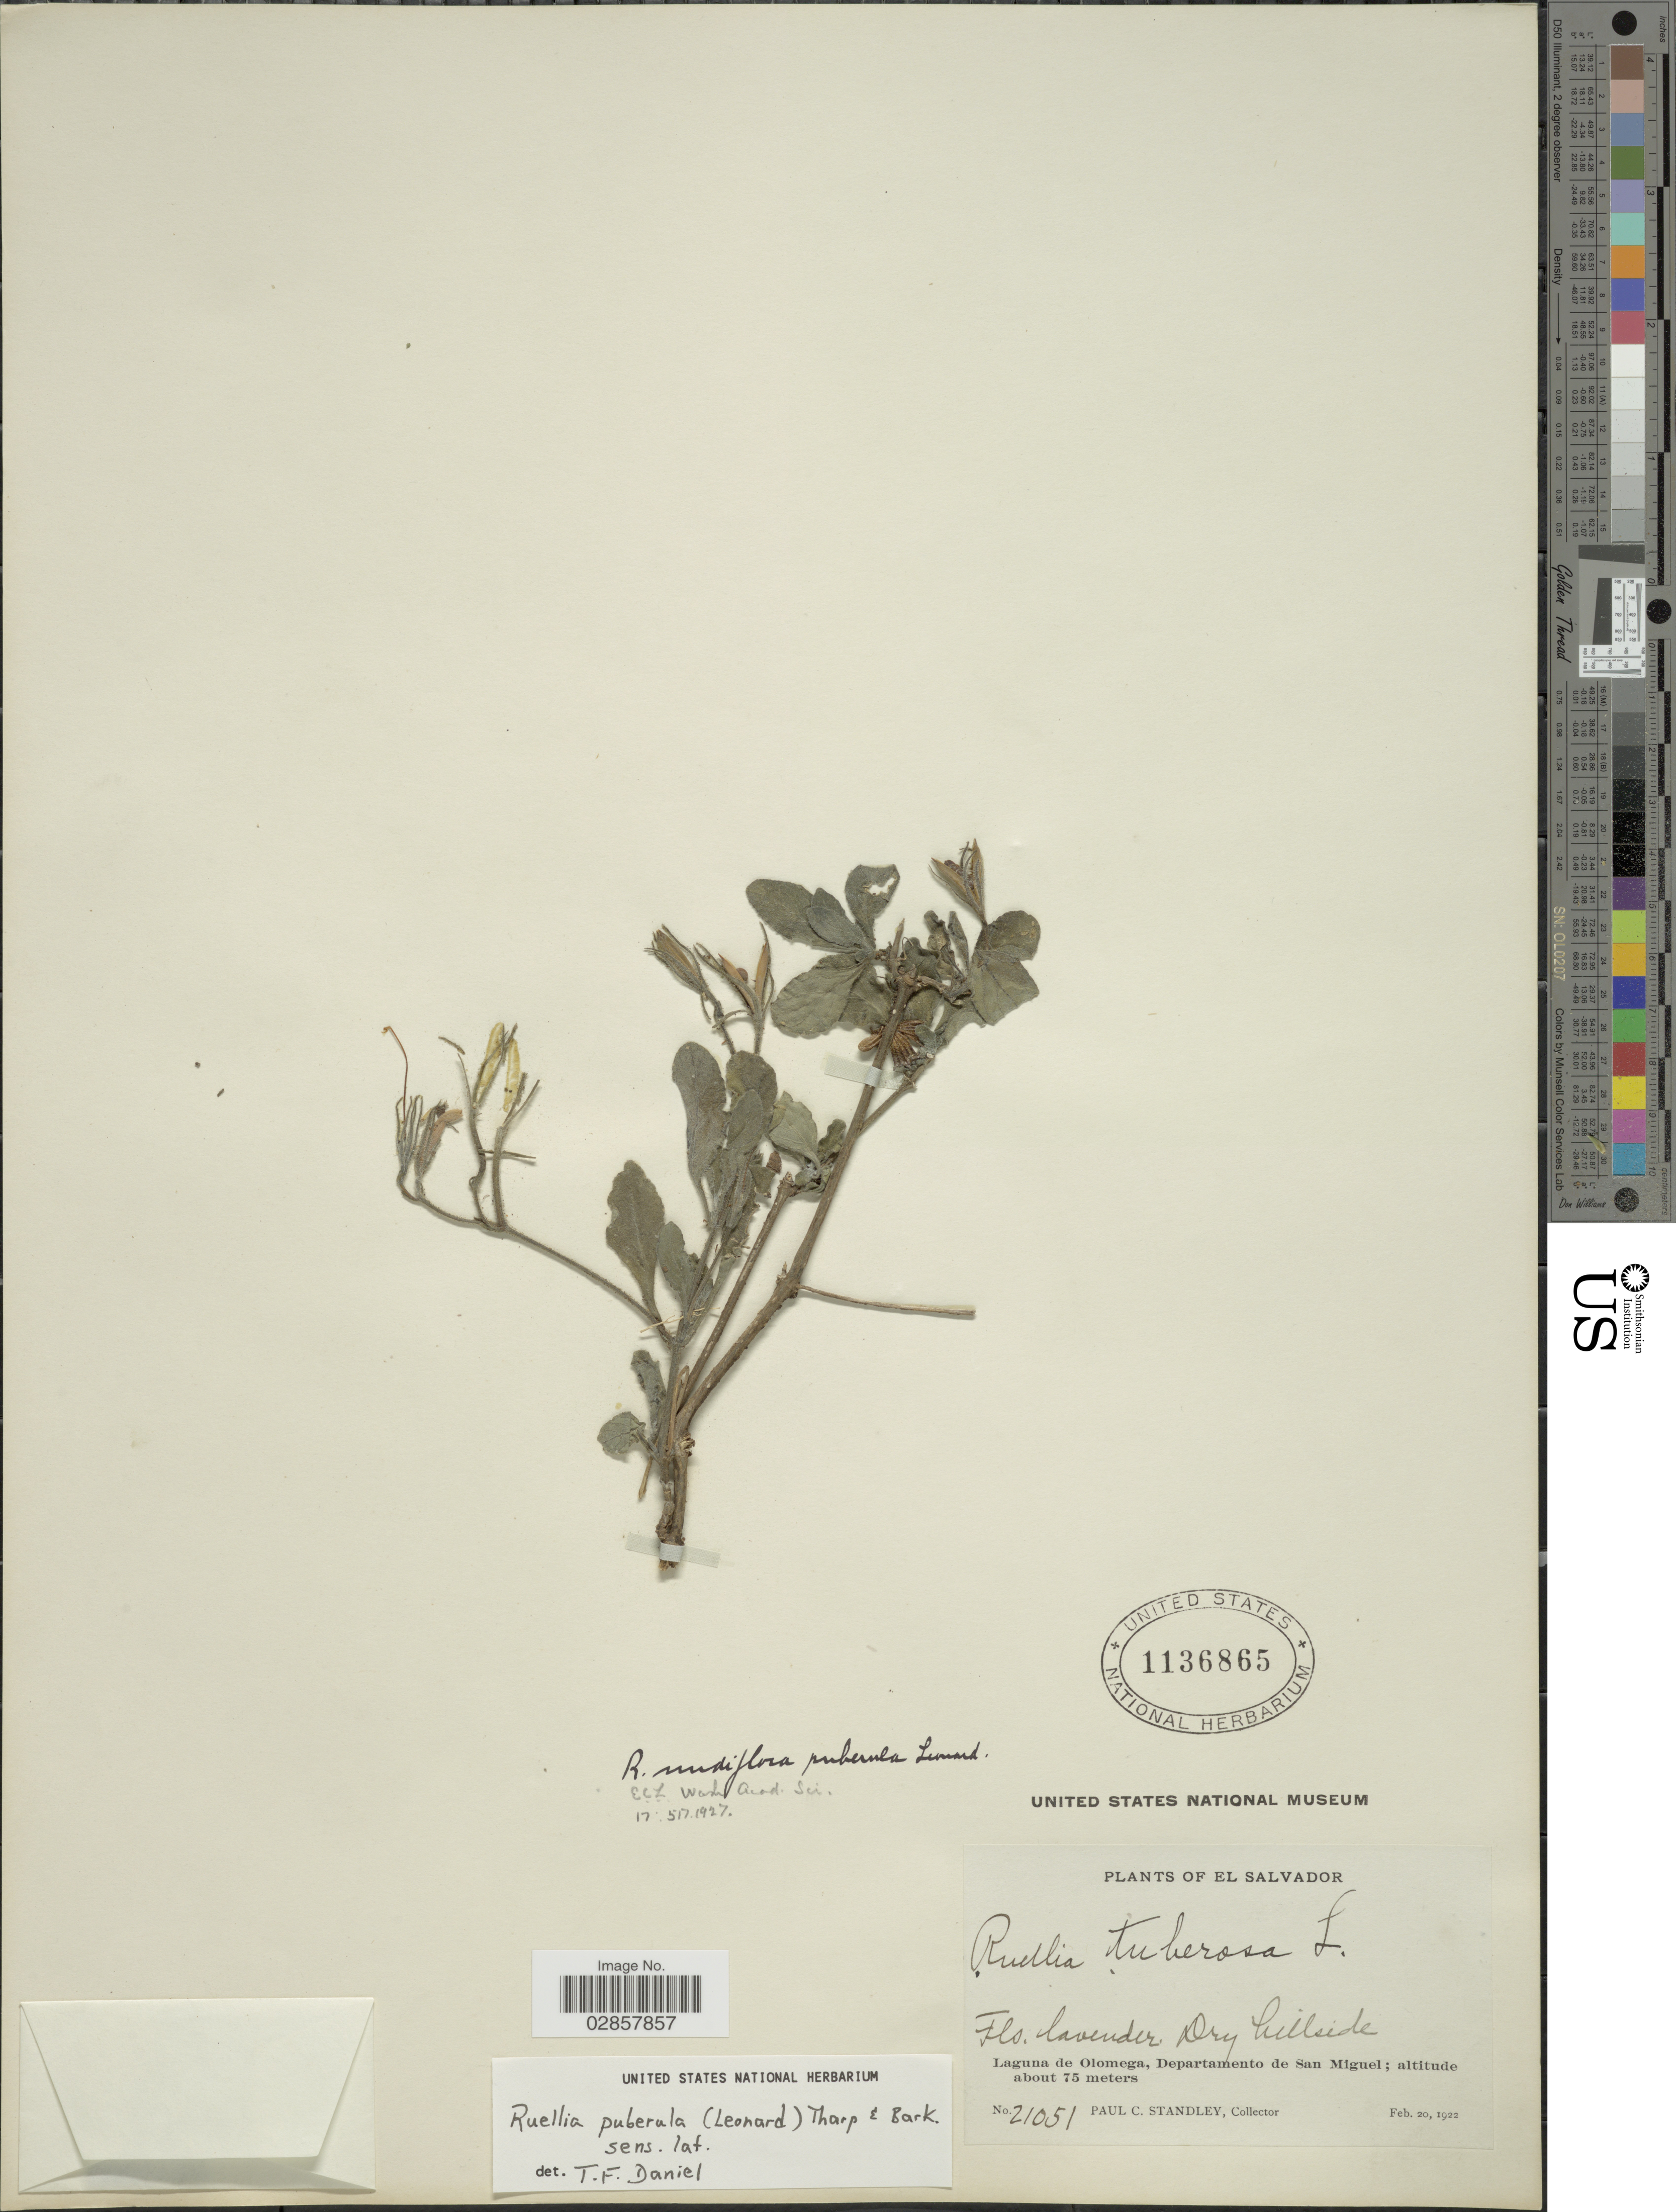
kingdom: Plantae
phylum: Tracheophyta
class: Magnoliopsida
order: Lamiales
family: Acanthaceae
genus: Ruellia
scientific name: Ruellia nudiflora var. puberula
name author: Leonard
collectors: P. C. Standley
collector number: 21051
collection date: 1922-02-20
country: El Salvador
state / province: San Miguel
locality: Laguna de Olomega, Departamento de San Miguel.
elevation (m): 75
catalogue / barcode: US 1136865